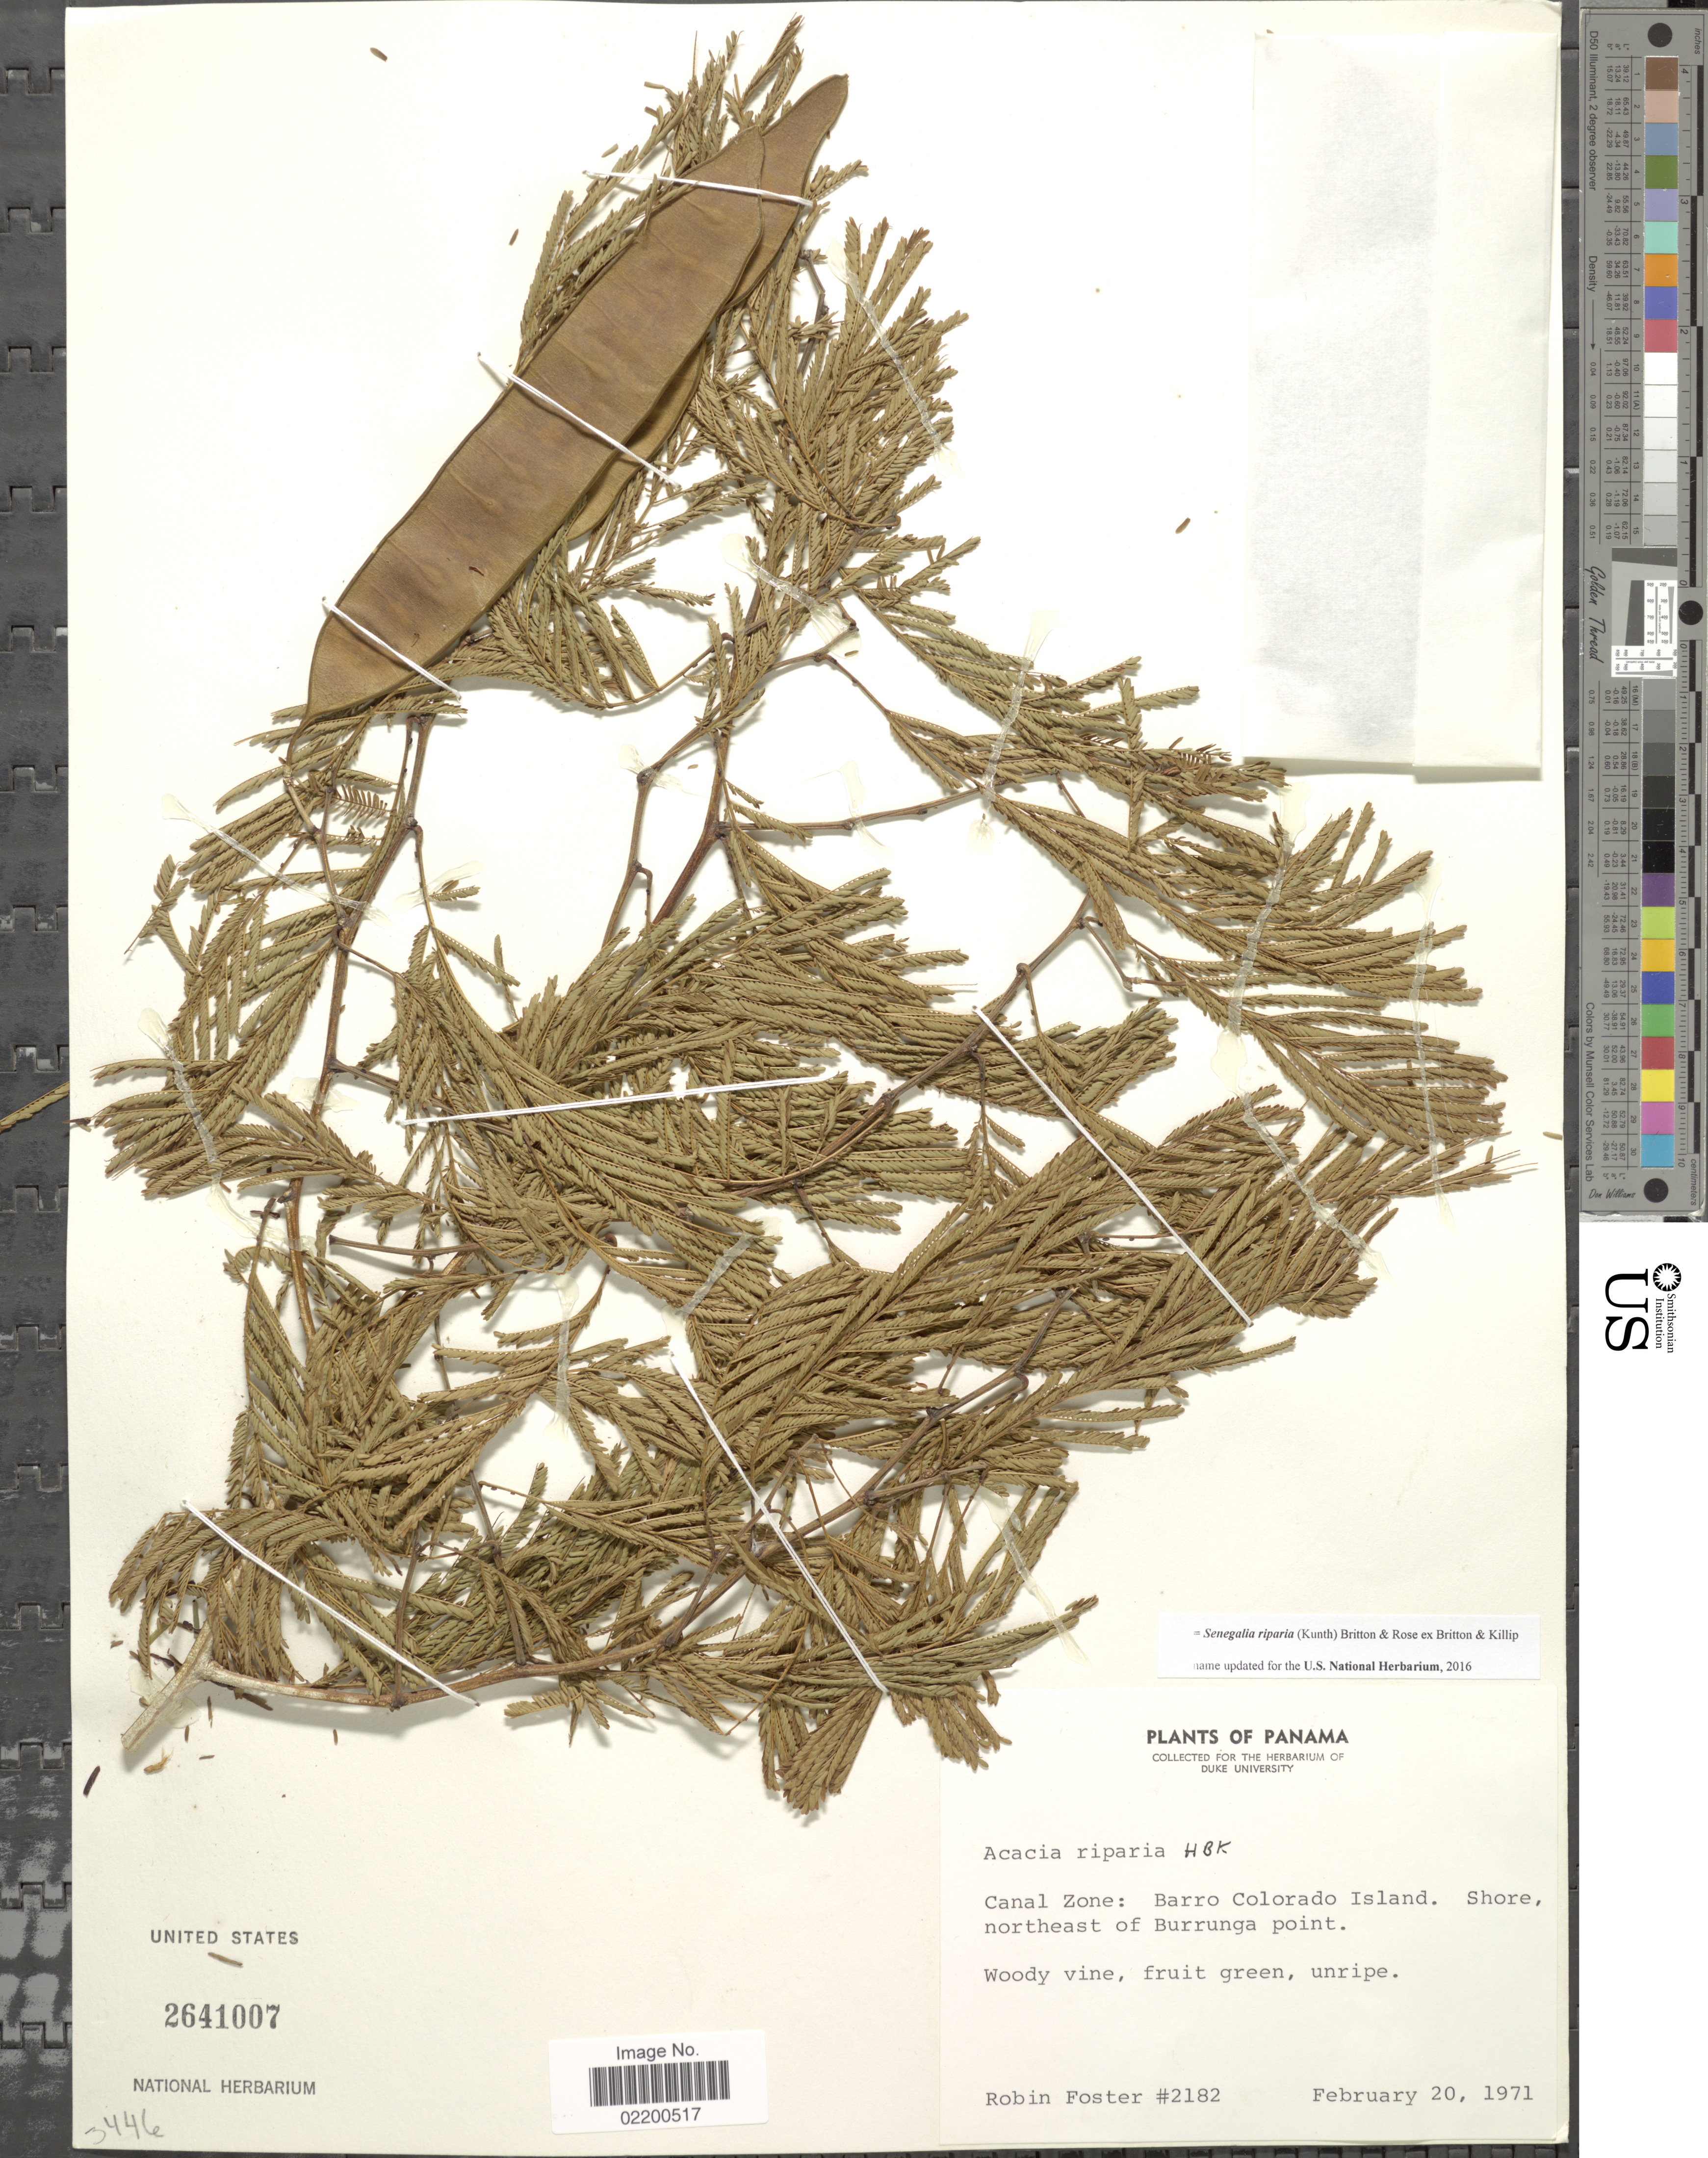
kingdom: Plantae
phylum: Tracheophyta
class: Magnoliopsida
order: Fabales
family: Fabaceae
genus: Senegalia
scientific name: Senegalia riparia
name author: (Kunth) Britton & Rose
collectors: R. B. Foster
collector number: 2182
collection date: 1971-02-20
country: Panama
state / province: Panamá Oeste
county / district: Canal Zone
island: Barro Colorado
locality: Canal Zone: Barro Colorado Island, Shore, northeast of Burrunga Point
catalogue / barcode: US 2641007